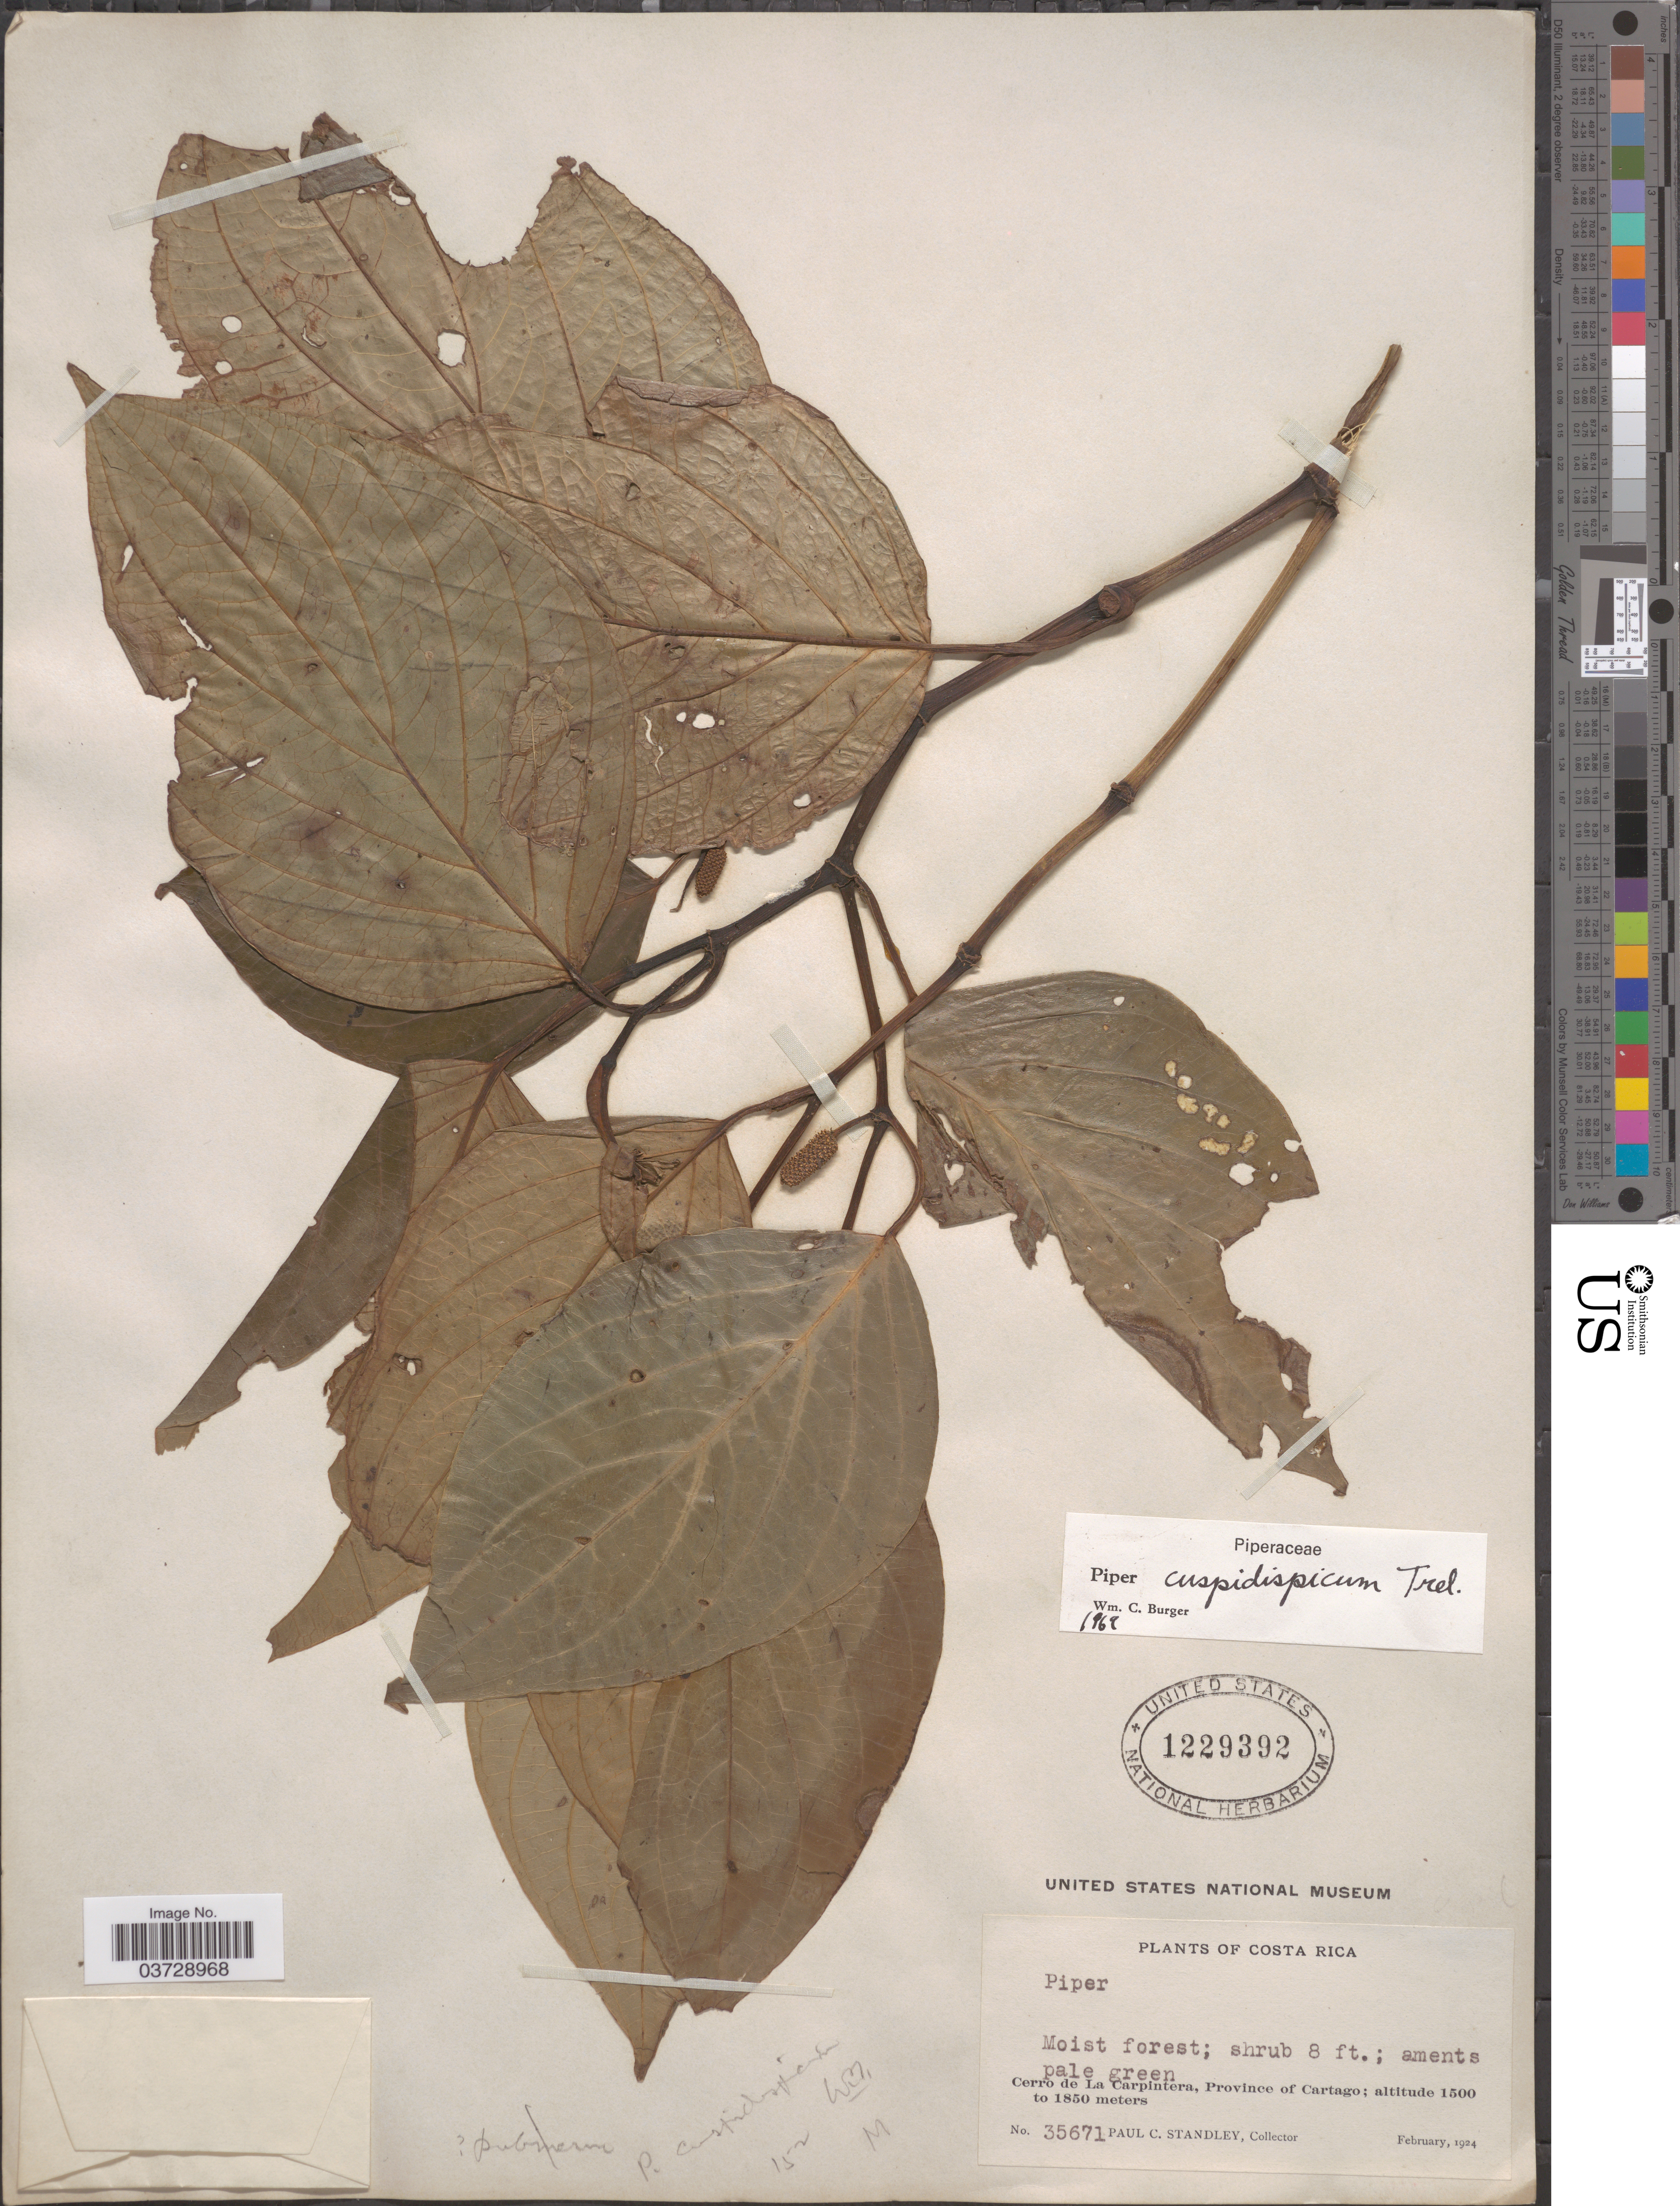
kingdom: Plantae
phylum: Tracheophyta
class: Magnoliopsida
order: Piperales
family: Piperaceae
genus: Piper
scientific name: Piper cuspidispicum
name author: Trel.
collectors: P. C. Standley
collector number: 35671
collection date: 1924-02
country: Costa Rica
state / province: Cartago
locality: Cerro de La Carpintera.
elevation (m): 1500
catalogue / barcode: US 1229392